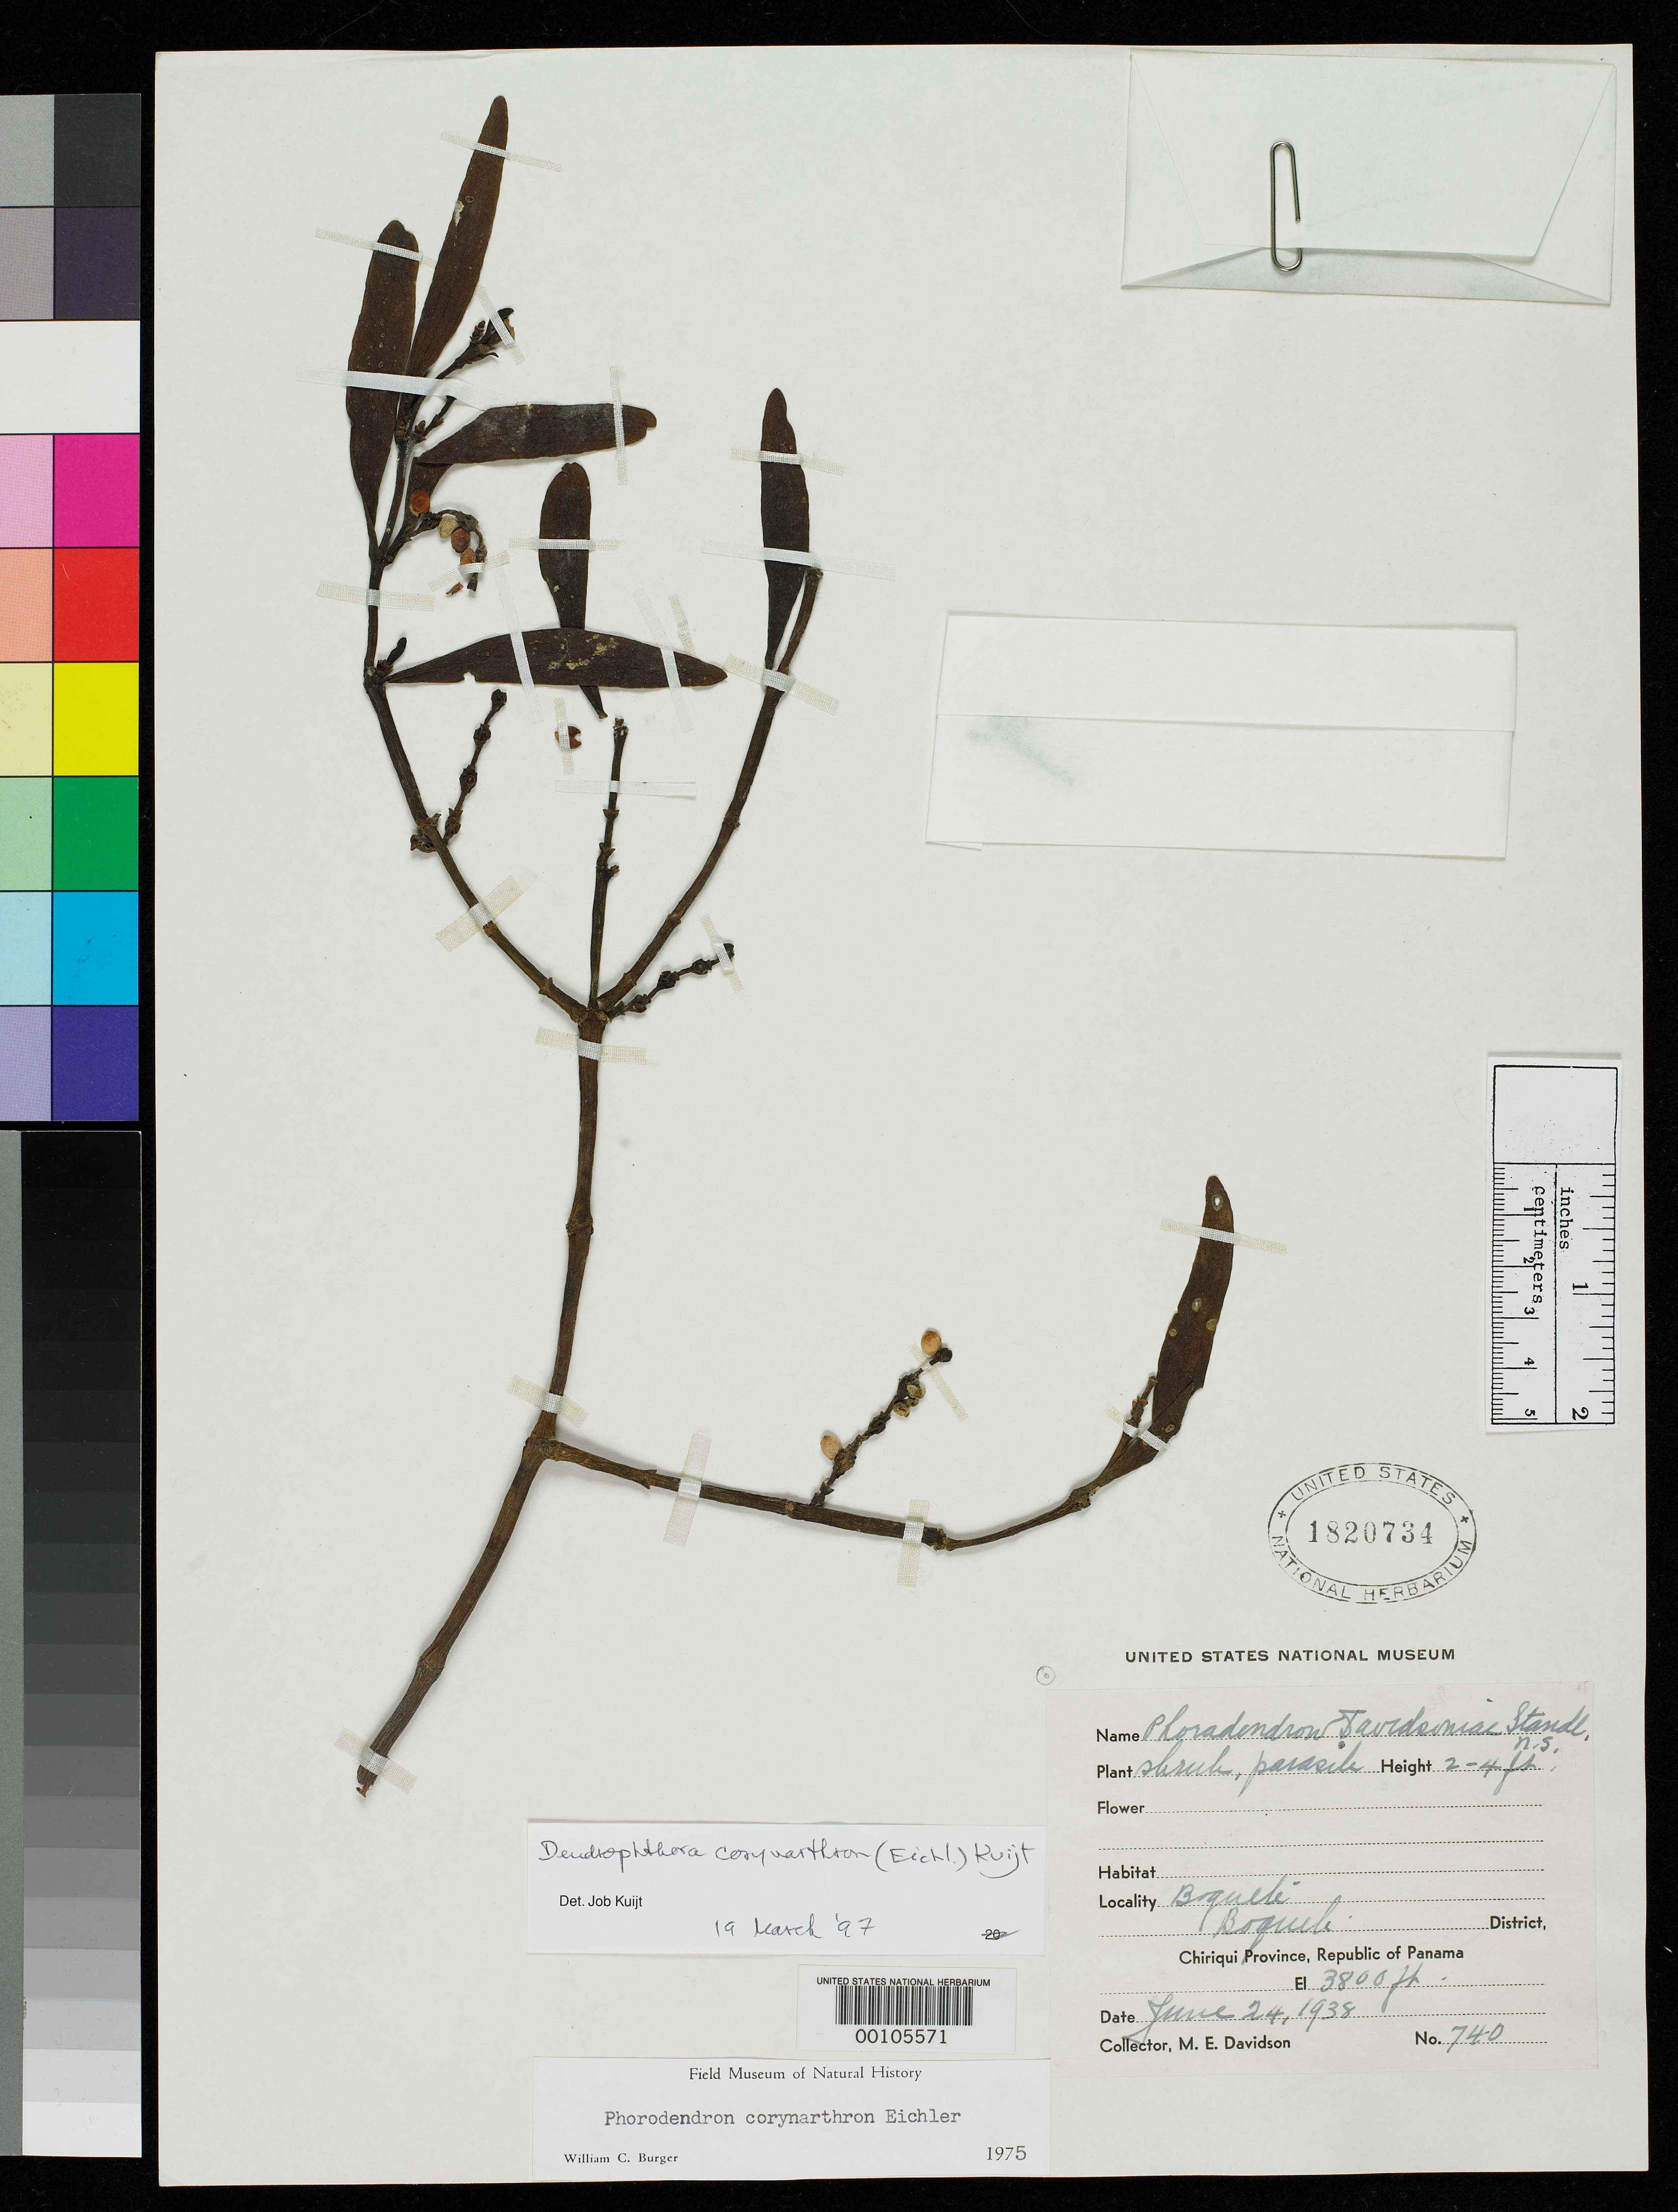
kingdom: Plantae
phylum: Tracheophyta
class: Magnoliopsida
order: Santalales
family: Viscaceae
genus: Phoradendron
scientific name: Phoradendron davidsoniae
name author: Standl.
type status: Isotype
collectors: M. Davidson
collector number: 740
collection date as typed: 24 Jun 1938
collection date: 1938-06-24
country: Panama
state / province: Chiriquí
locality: Boquete.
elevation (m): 1140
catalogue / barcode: US 1820734